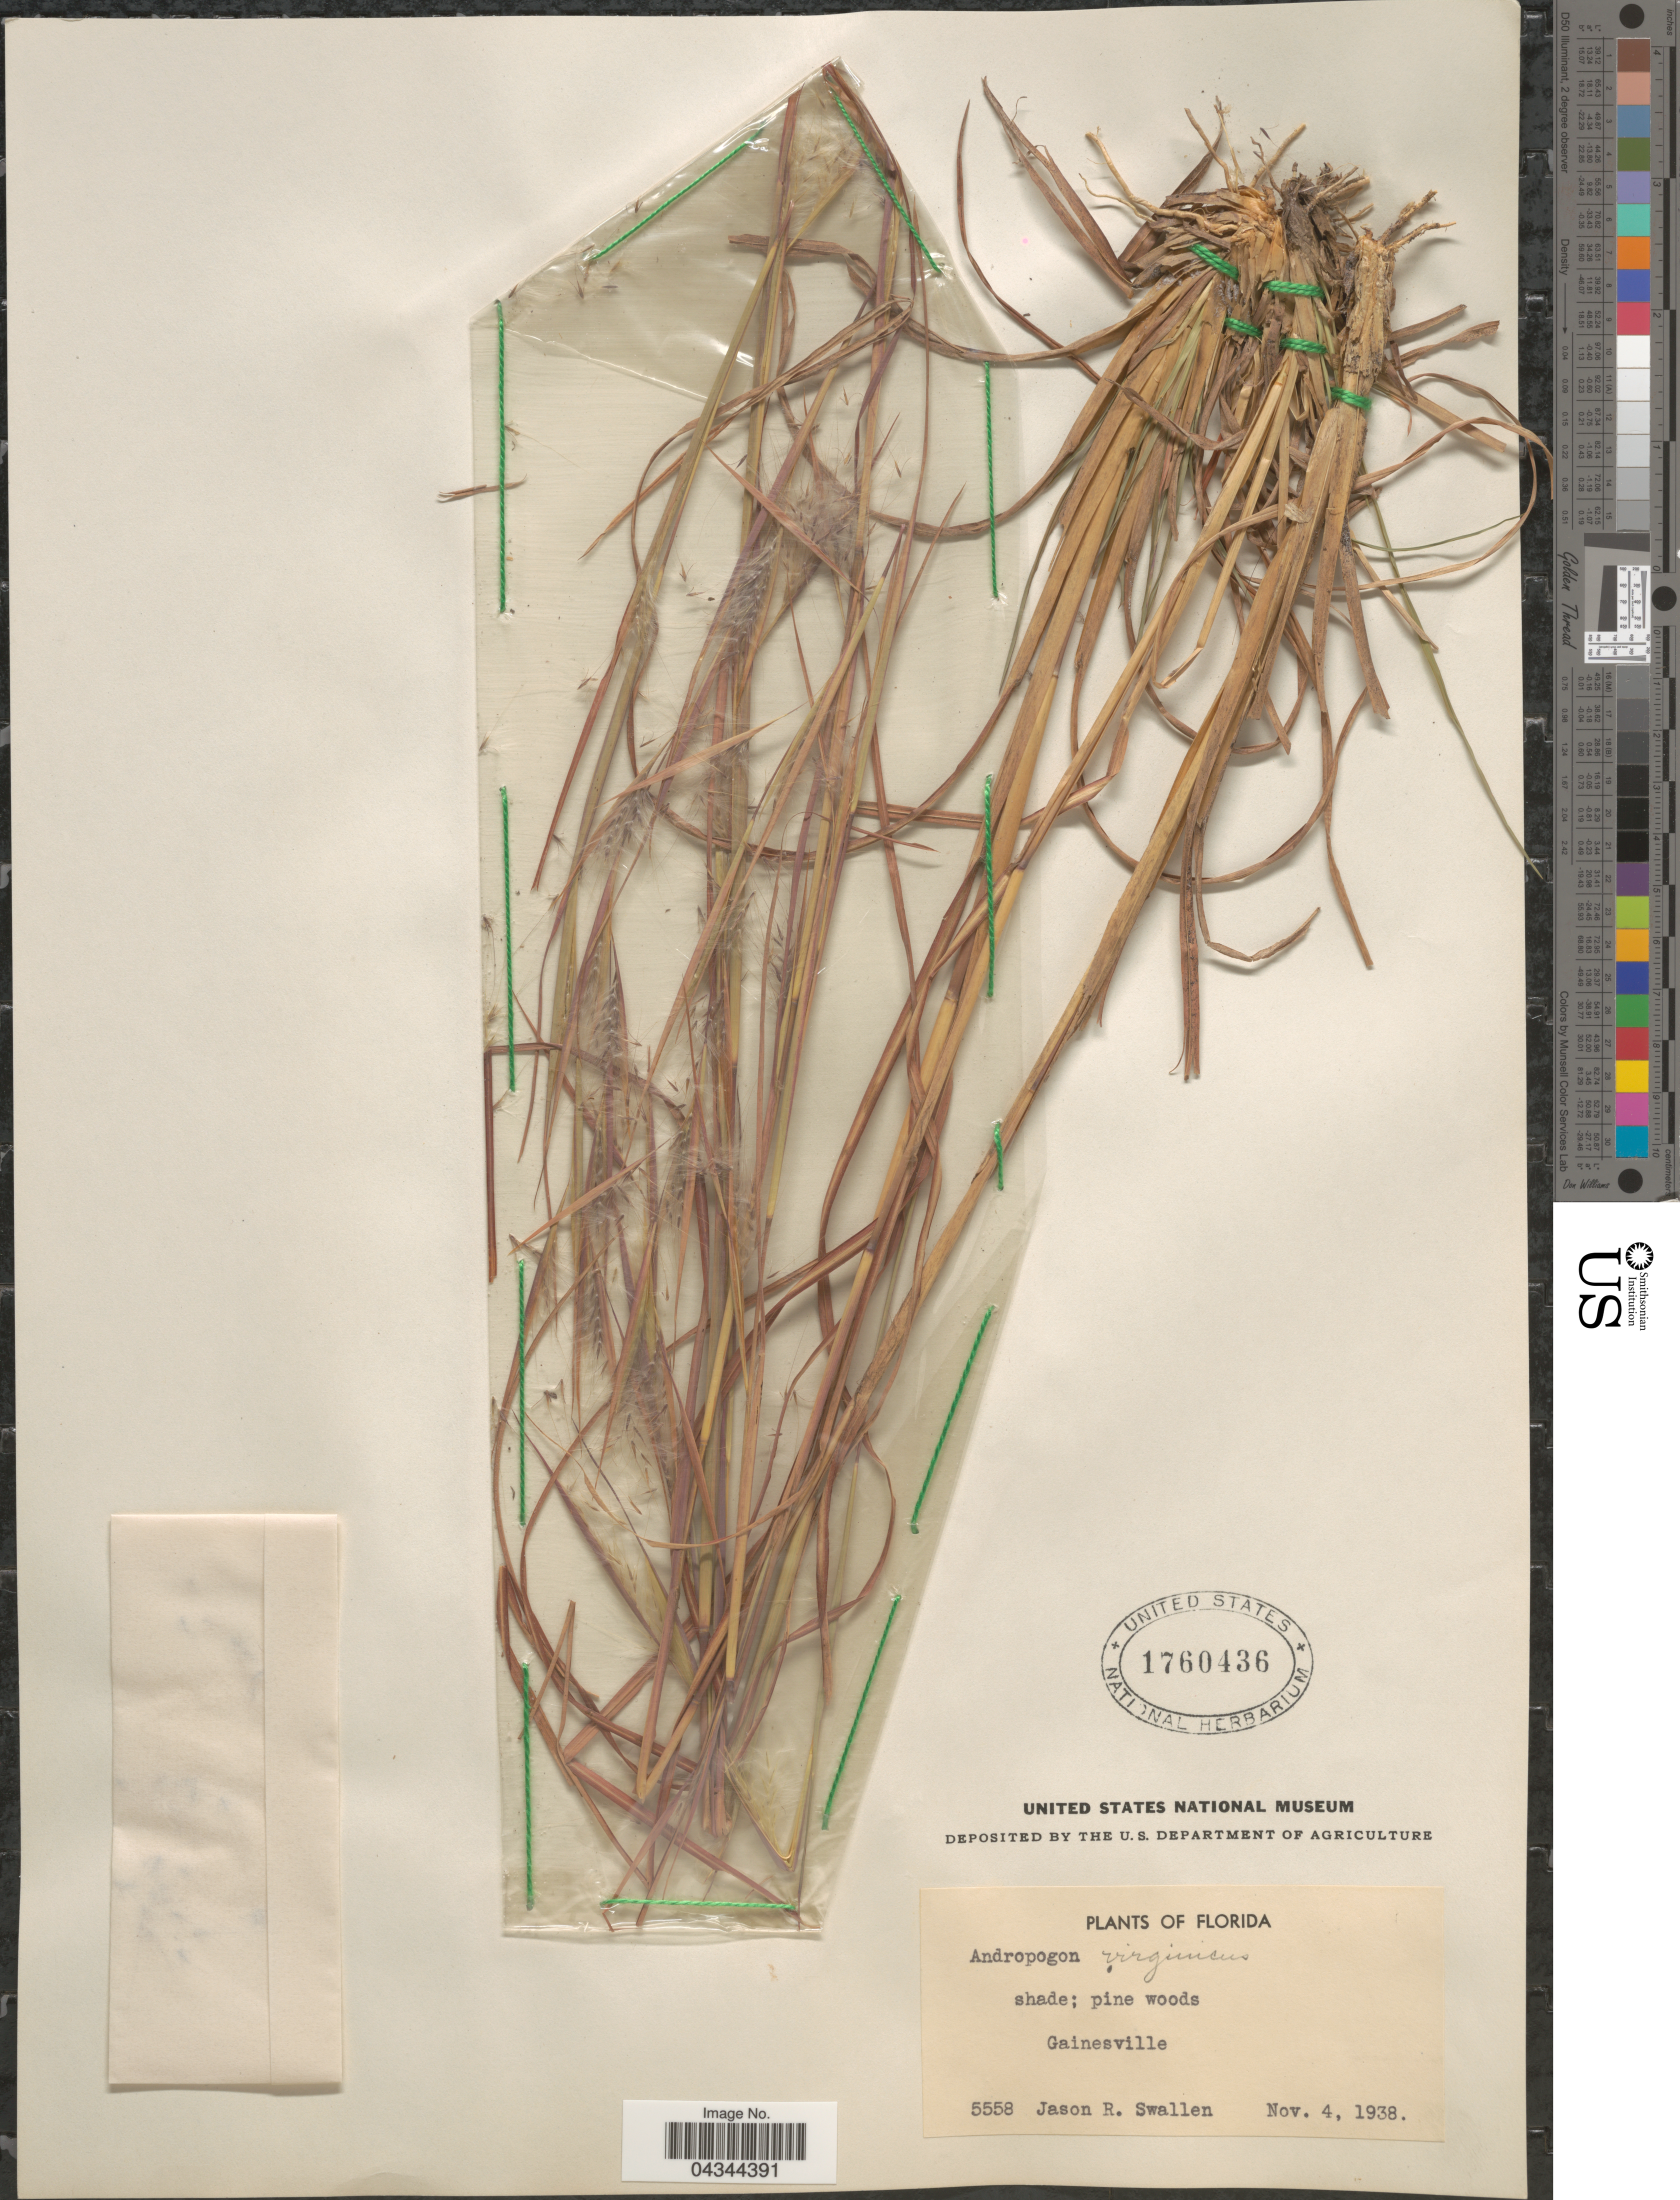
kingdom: Plantae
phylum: Tracheophyta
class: Liliopsida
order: Poales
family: Poaceae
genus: Andropogon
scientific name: Andropogon virginicus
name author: L.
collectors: J. R. Swallen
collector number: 5558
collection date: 1938-11-04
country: United States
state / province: Florida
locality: Gainesville.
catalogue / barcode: US 1760436